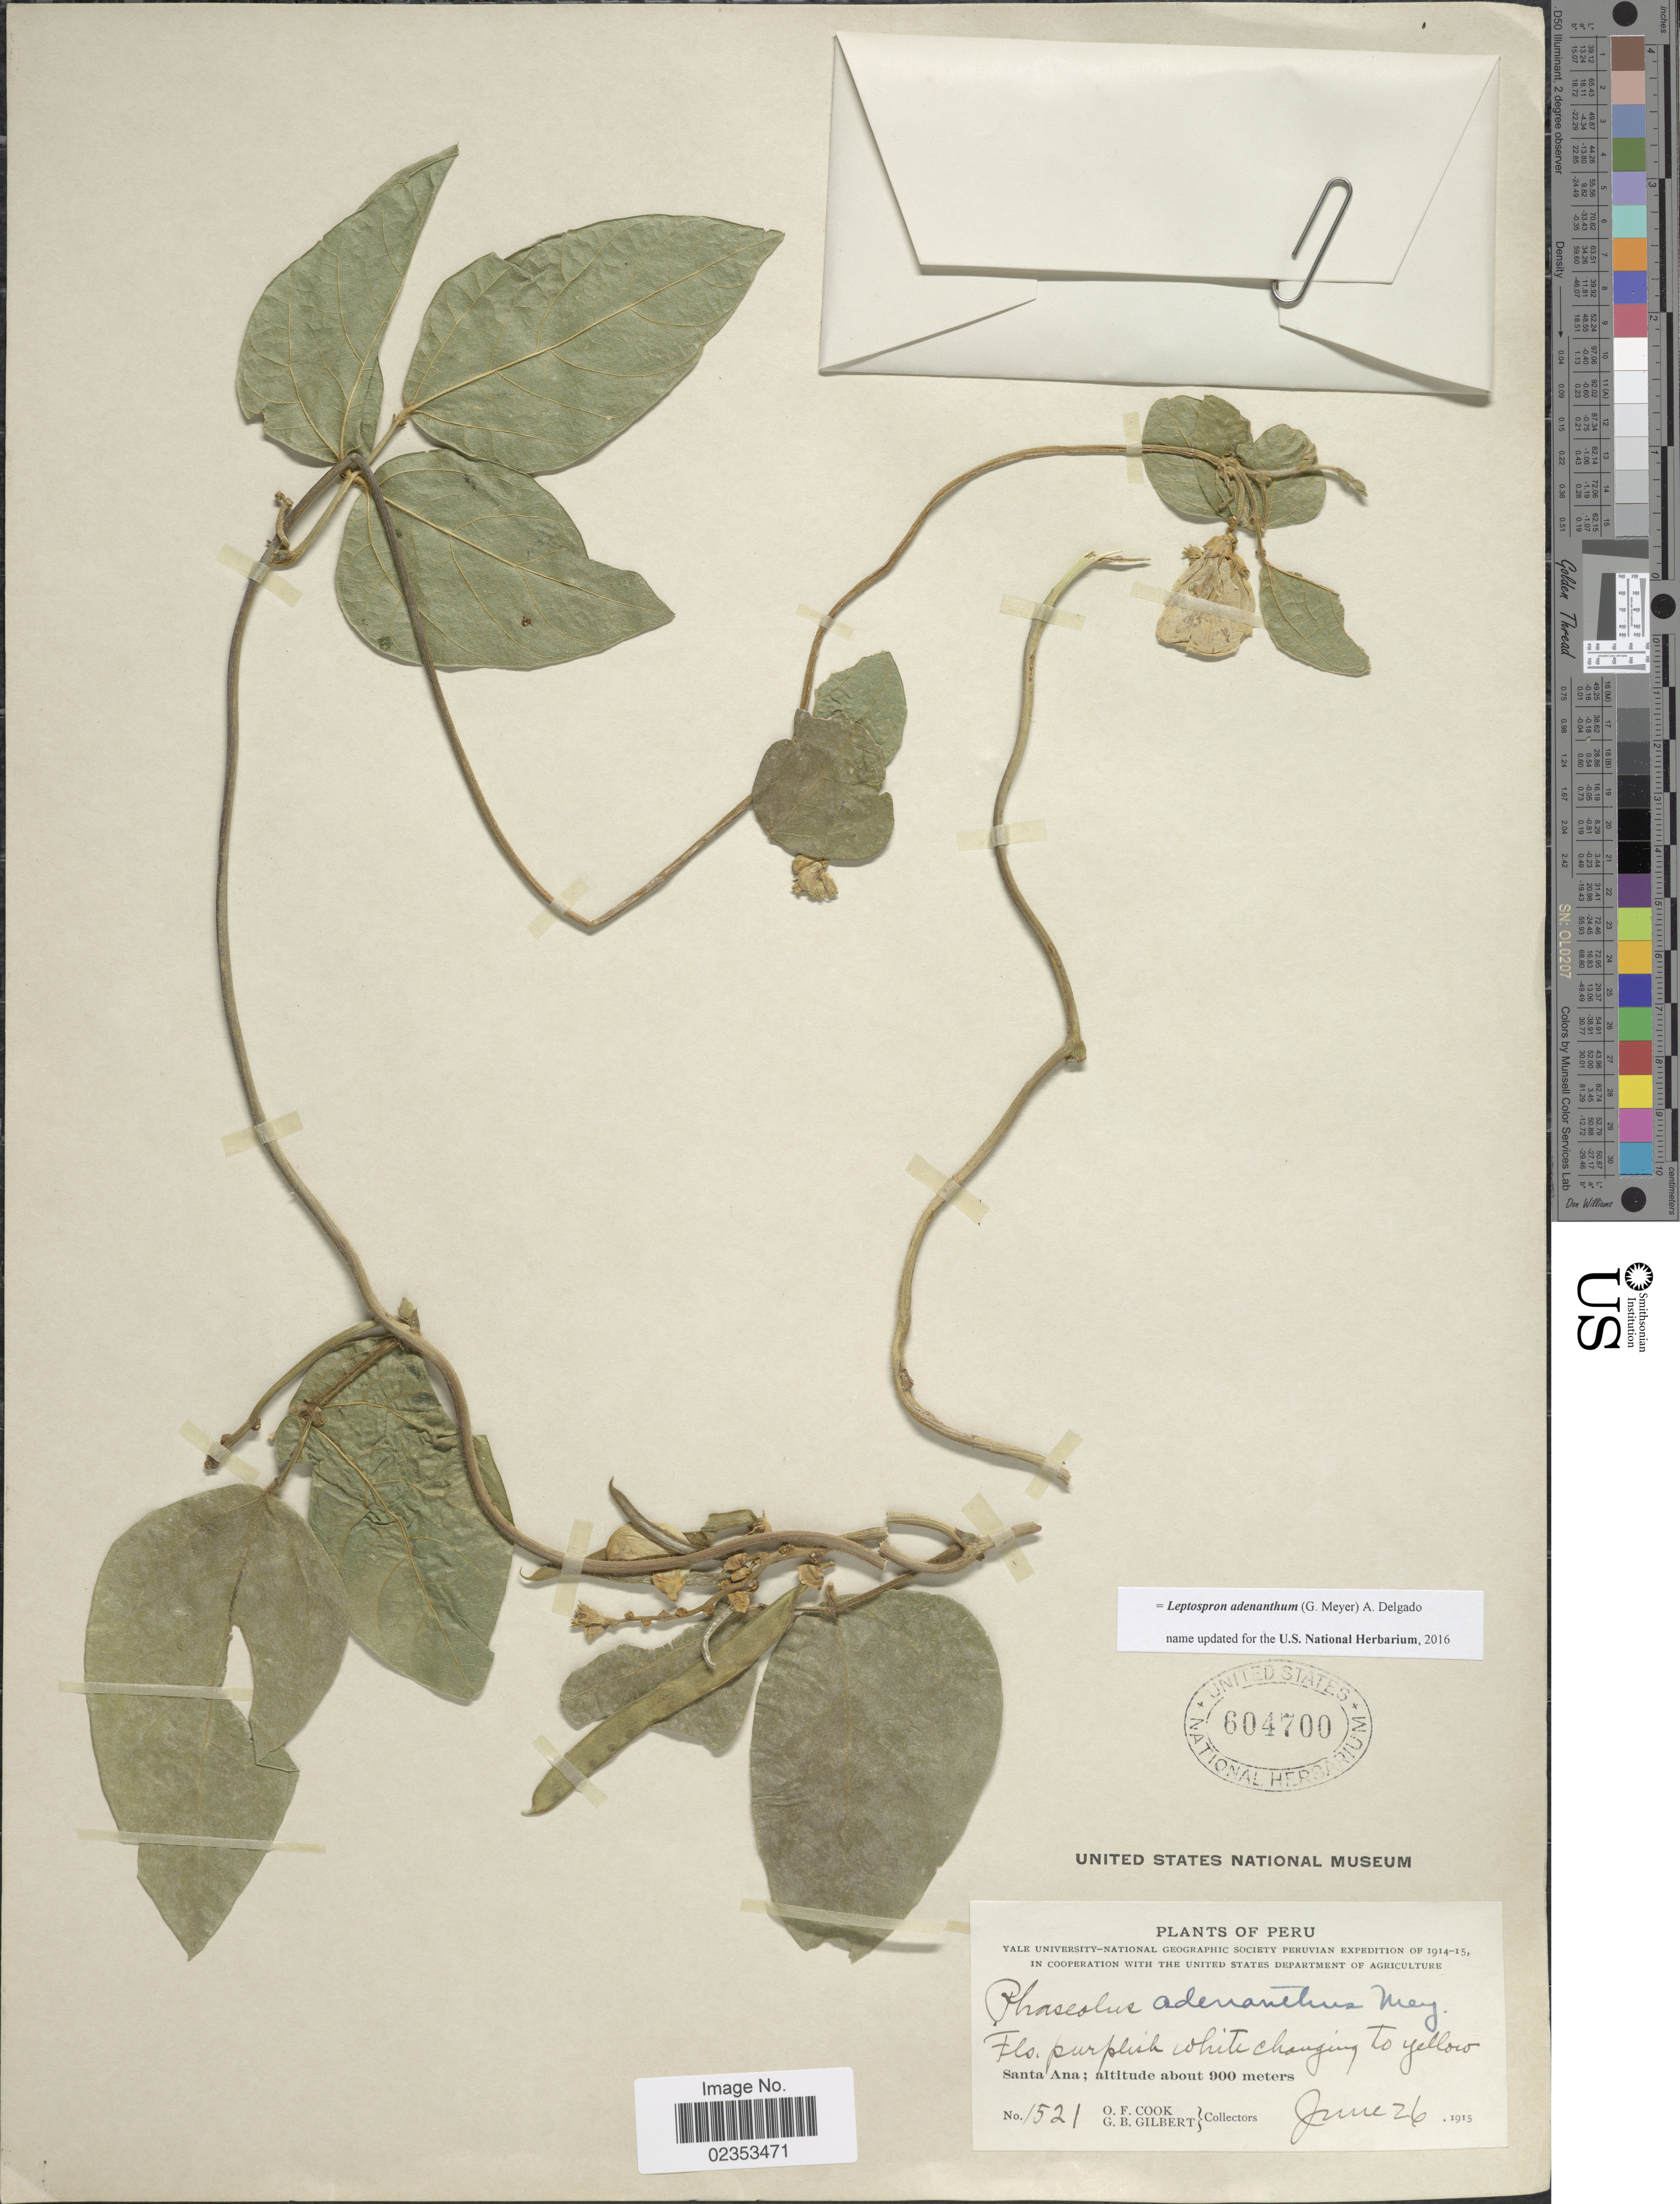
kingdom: Plantae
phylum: Tracheophyta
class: Magnoliopsida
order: Fabales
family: Fabaceae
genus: Leptospron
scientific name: Leptospron adenanthum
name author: (G. Mey.) A. Delgado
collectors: O. F. Cook & G. B. Gilbert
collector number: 1521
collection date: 1915-06-26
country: Peru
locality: Santa Ana.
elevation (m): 900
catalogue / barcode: US 604700